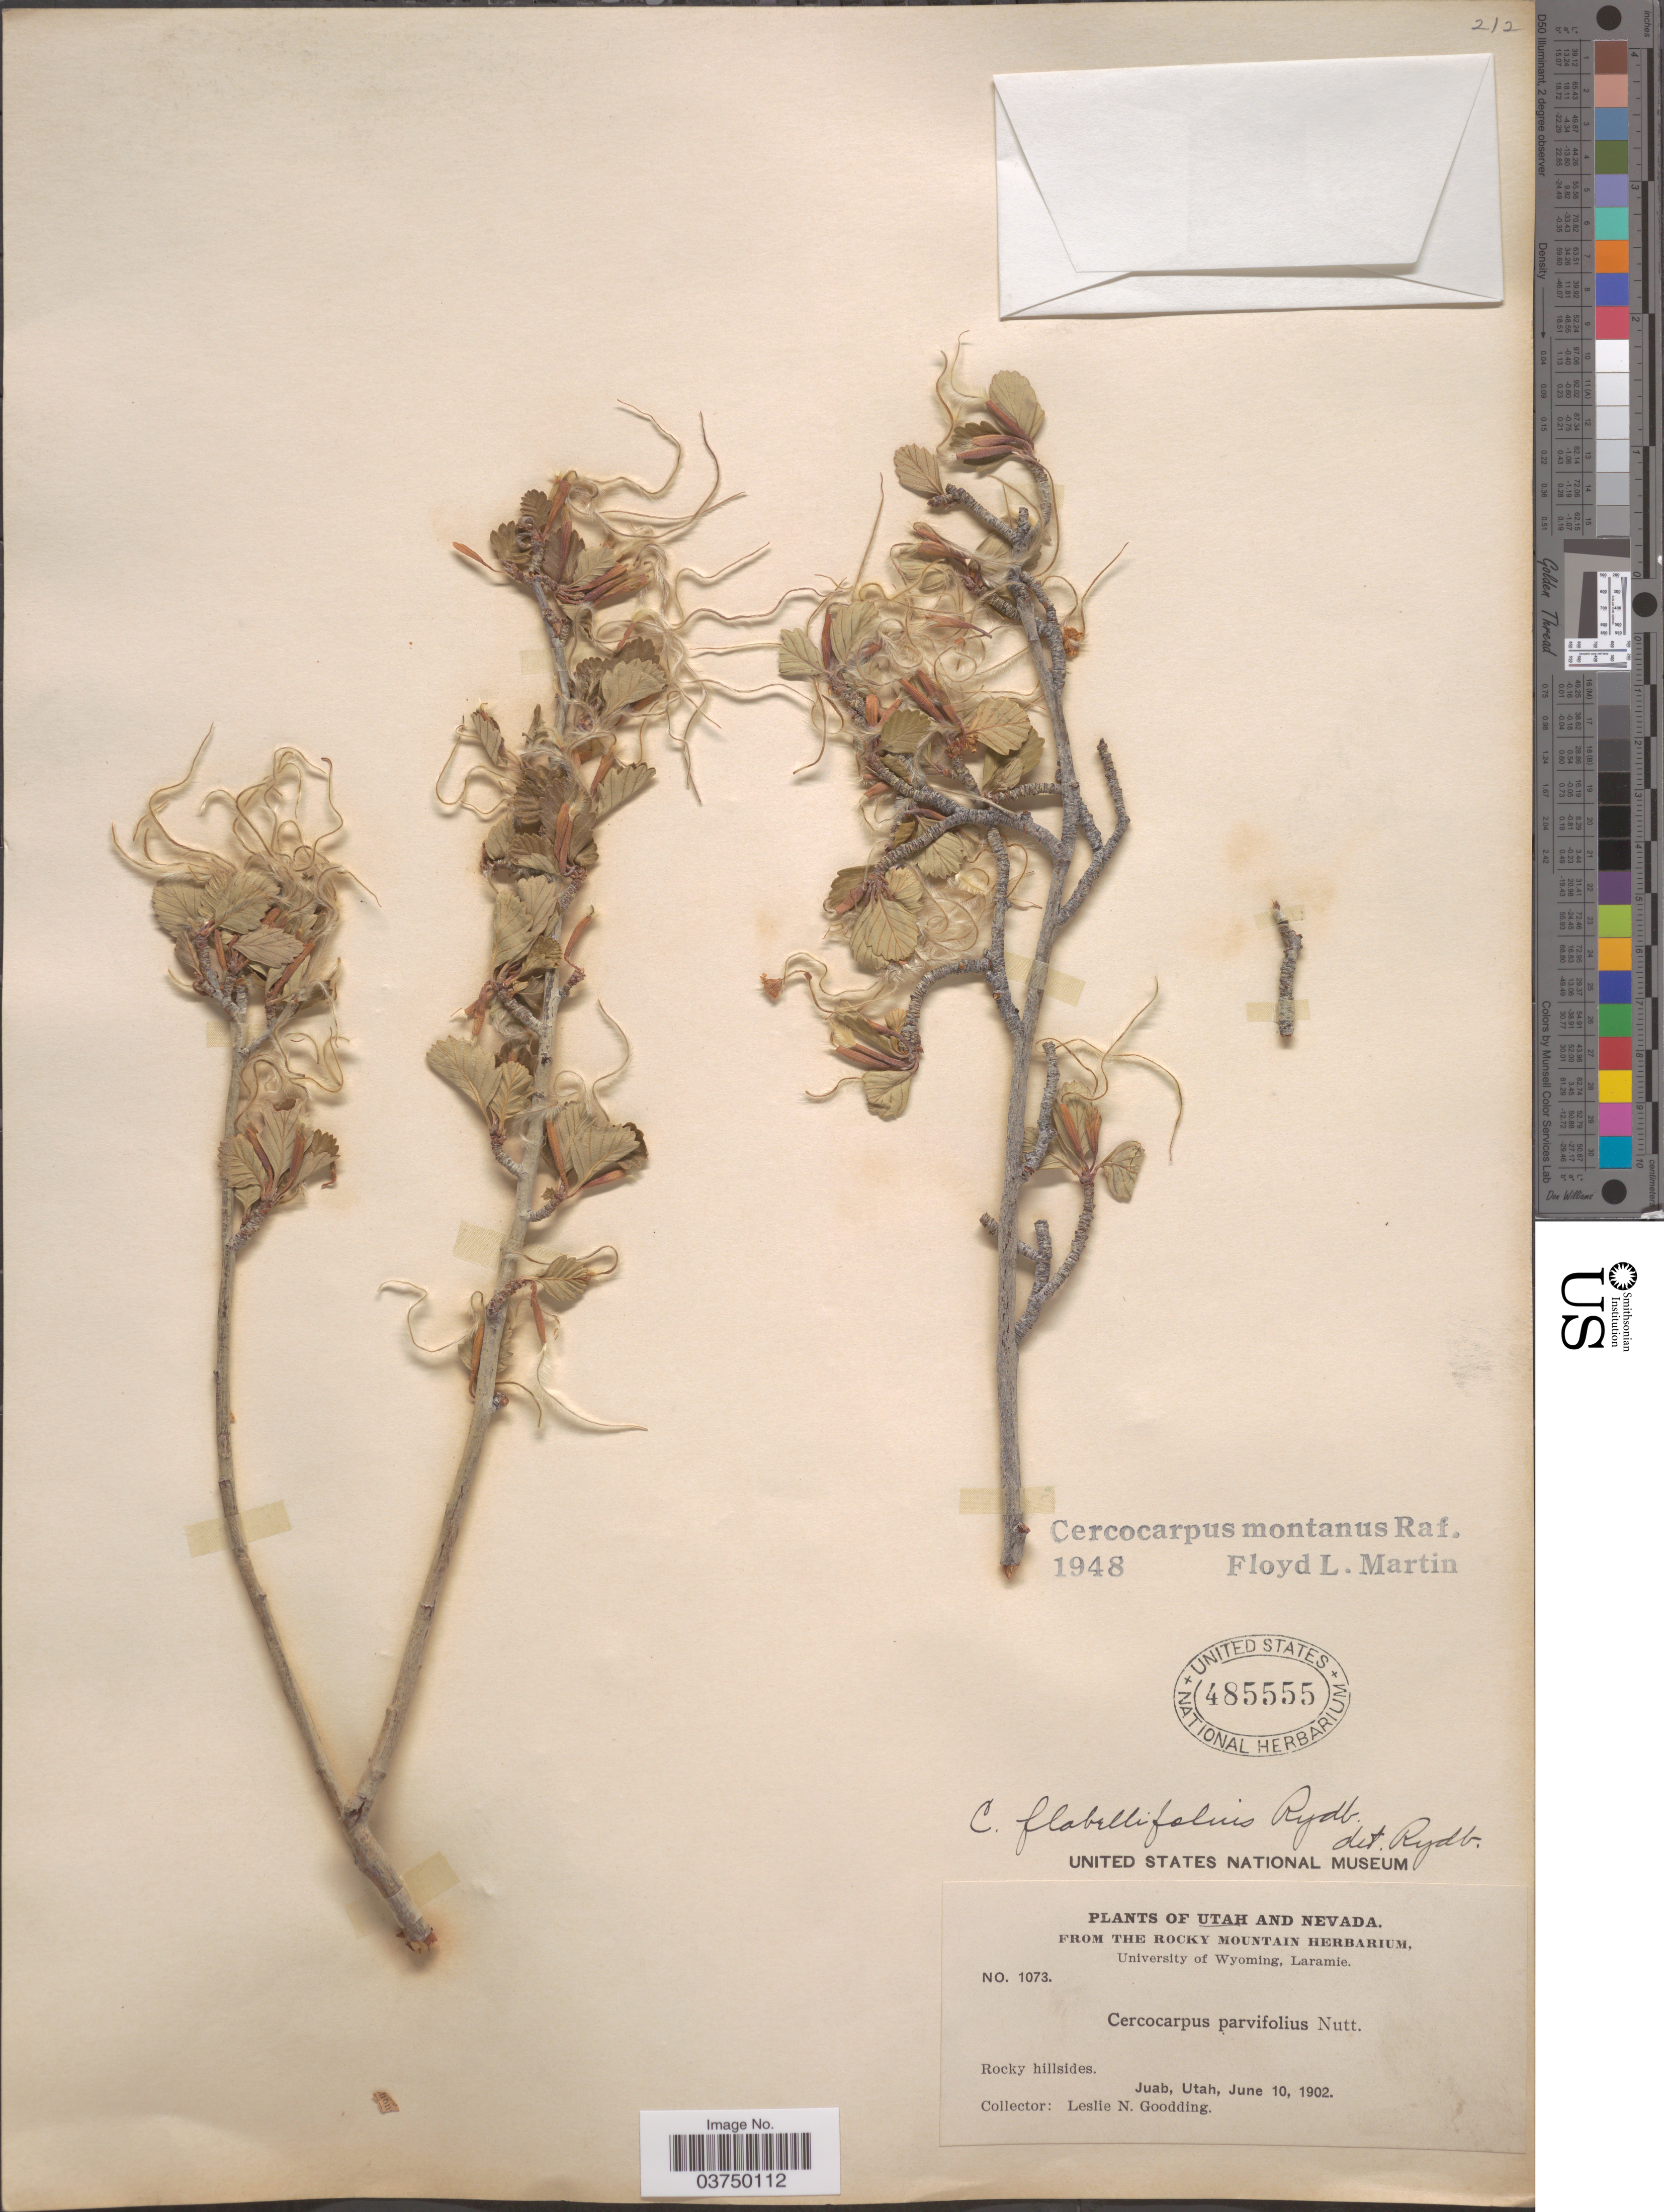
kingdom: Plantae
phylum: Tracheophyta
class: Magnoliopsida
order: Rosales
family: Rosaceae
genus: Cercocarpus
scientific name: Cercocarpus montanus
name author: Raf.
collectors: L. N. Goodding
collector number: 1073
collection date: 1902-06-10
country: United States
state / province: Utah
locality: Rocky hillsides. Juab.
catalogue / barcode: US 485555